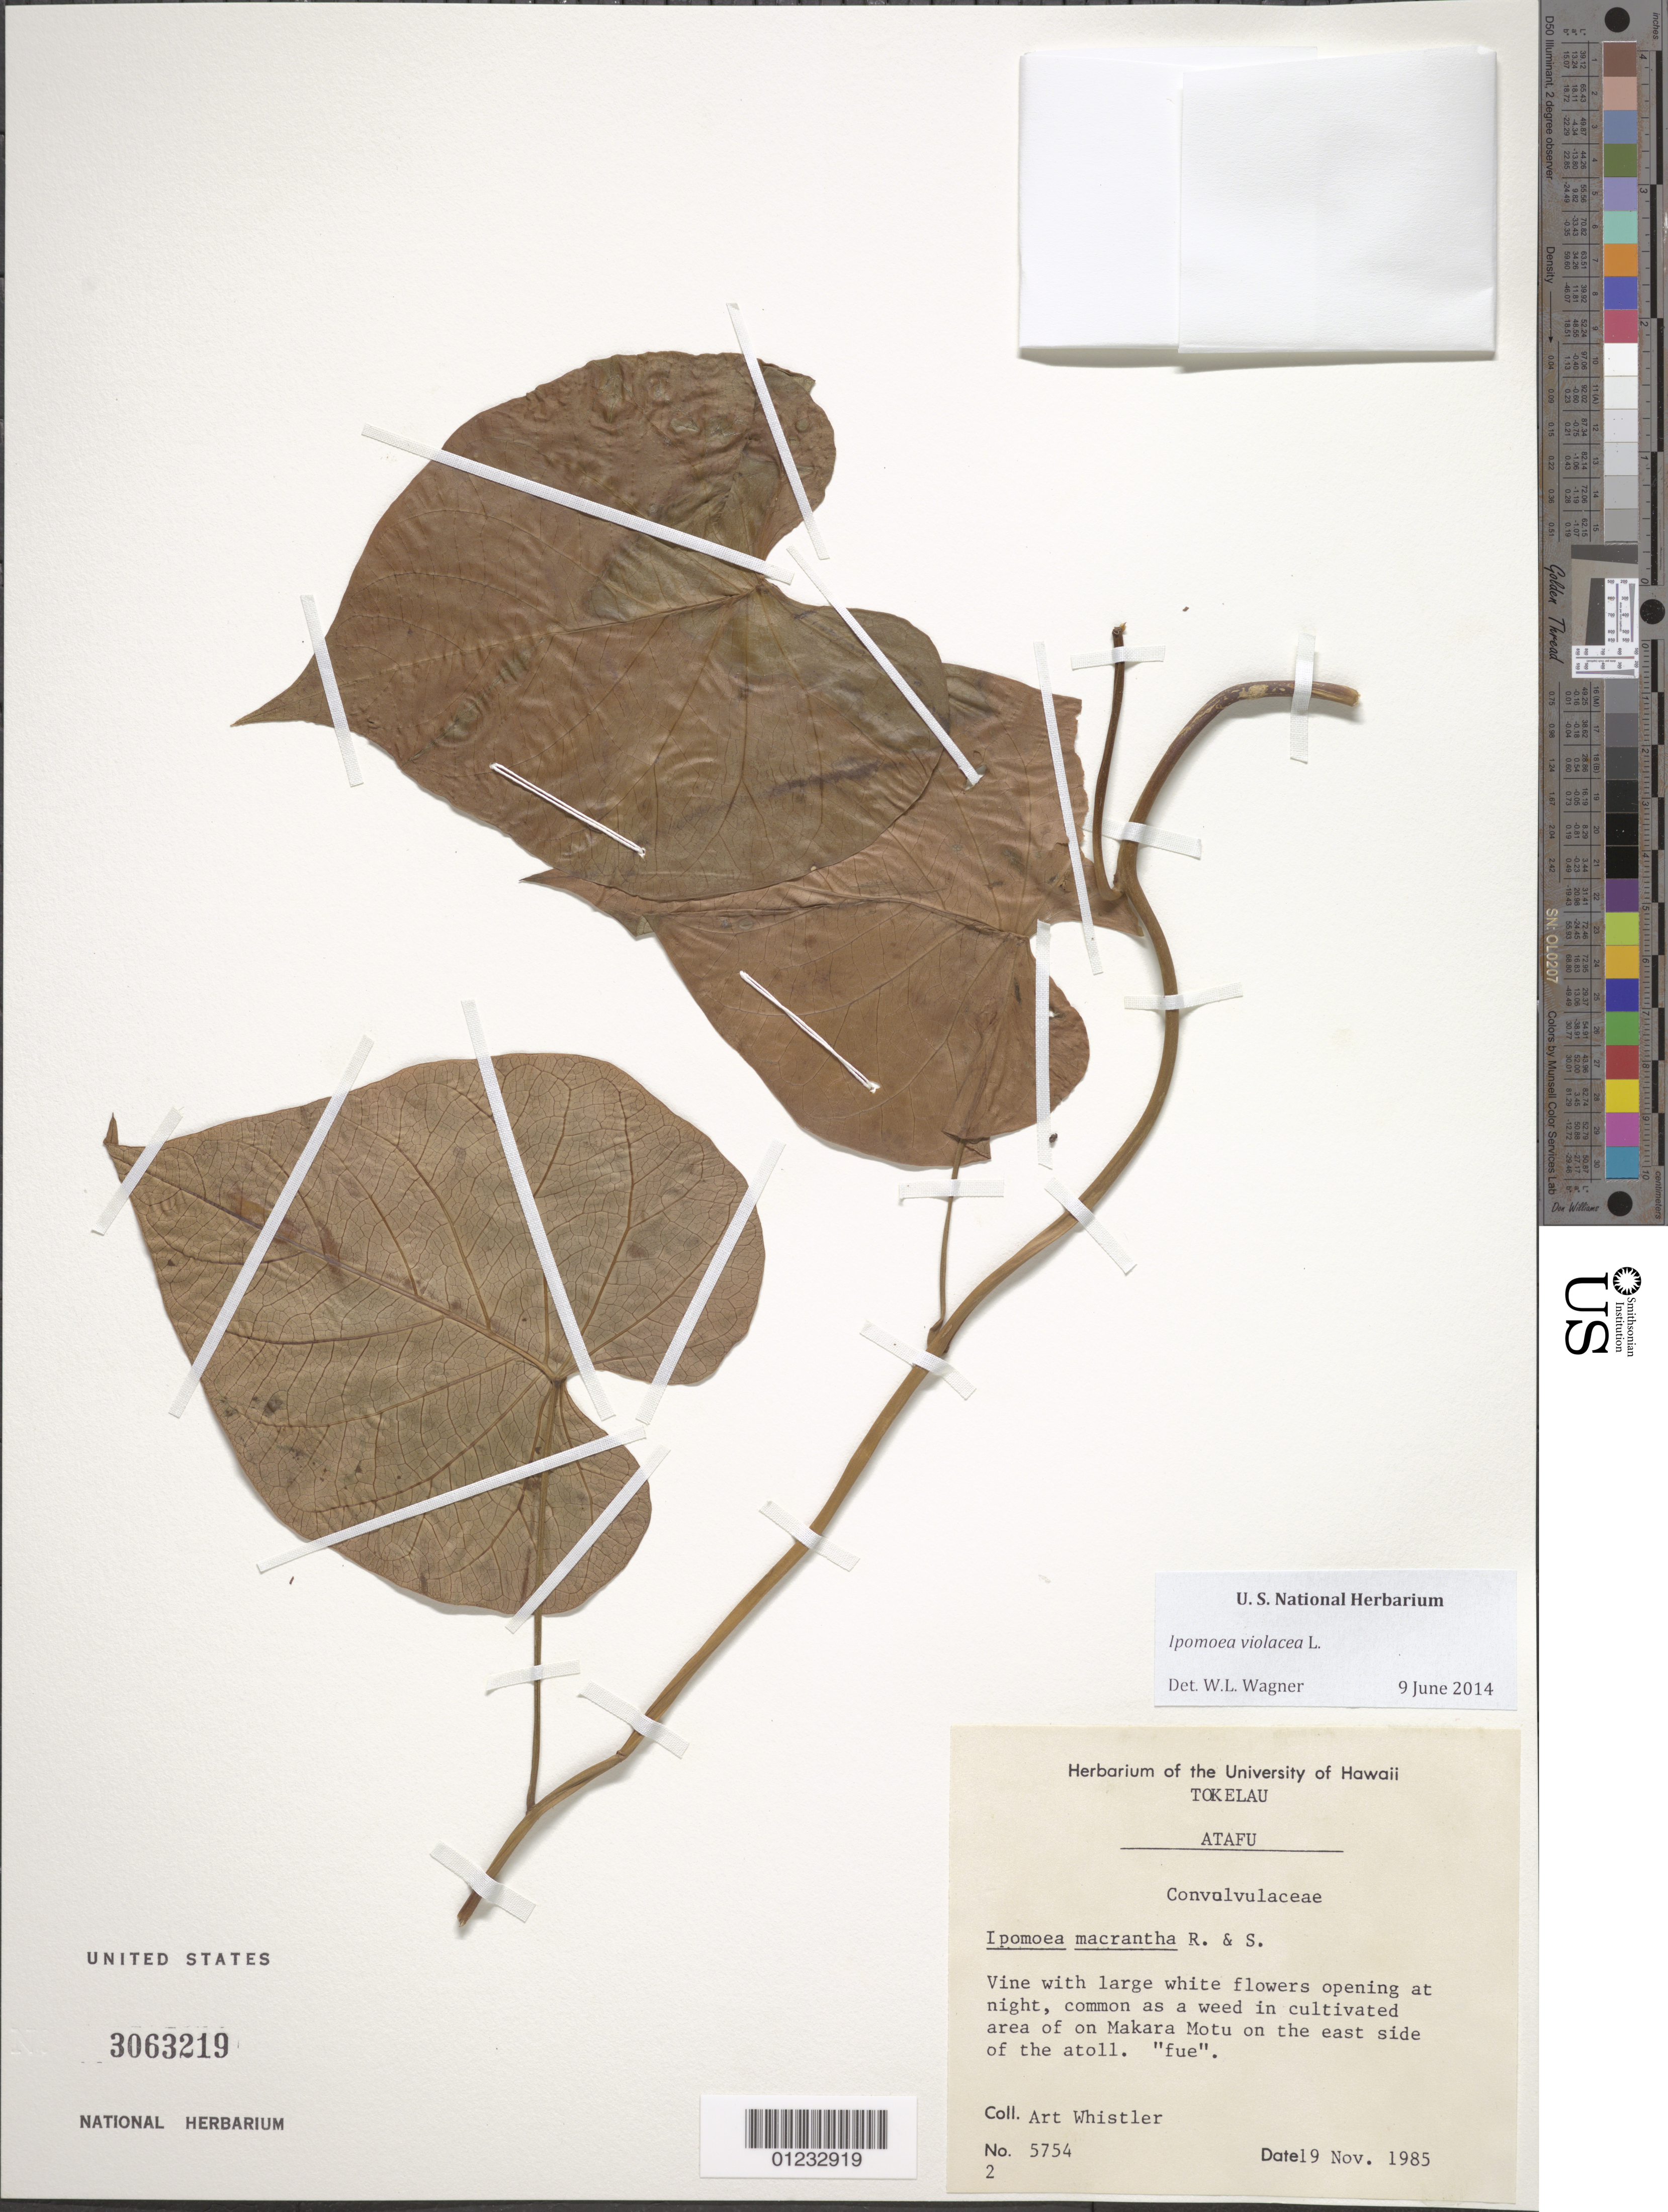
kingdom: Plantae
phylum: Tracheophyta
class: Magnoliopsida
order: Solanales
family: Convolvulaceae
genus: Ipomoea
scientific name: Ipomoea violacea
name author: L.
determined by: Wagner, W. L., (BOT), Smithsonian Institution - National Museum of Natural History (UNITED STATES)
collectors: A. Whistler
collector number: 5754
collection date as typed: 19 Nov 1985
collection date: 1985-11-19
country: Tokelau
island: Atafu Atoll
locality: On Makara Motu on the east side of the atoll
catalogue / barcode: US 3063219